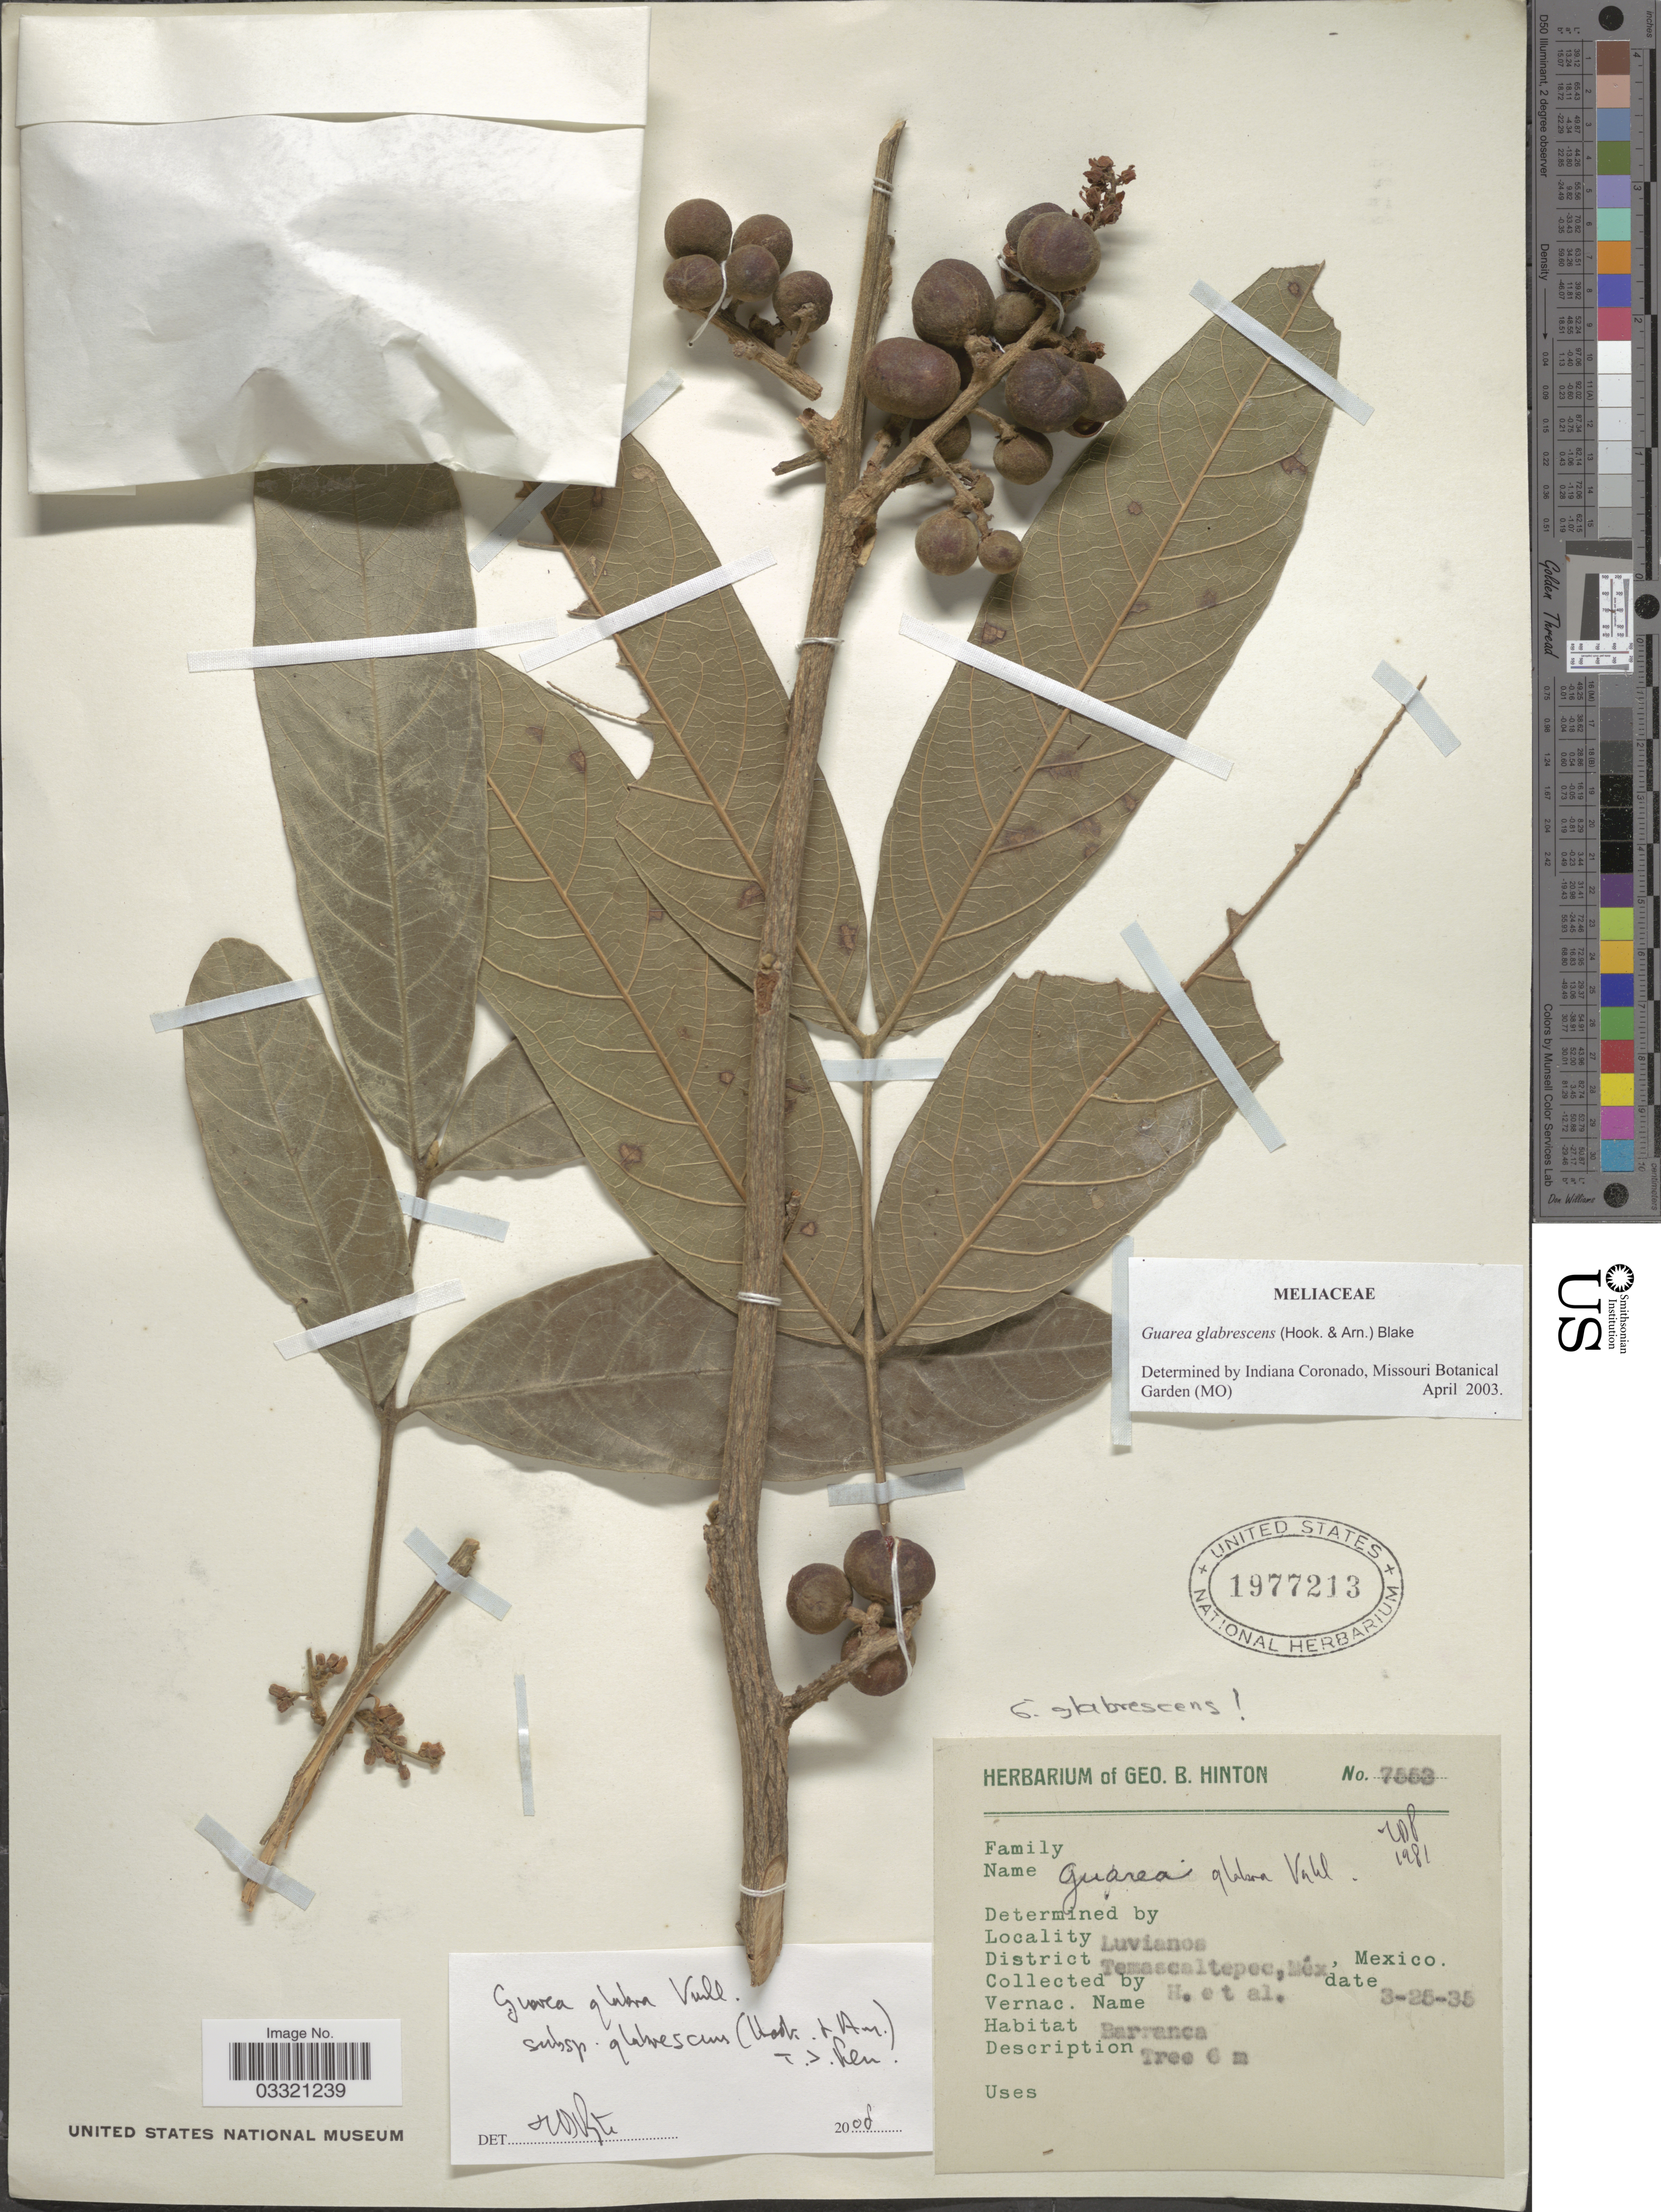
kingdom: Plantae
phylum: Tracheophyta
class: Magnoliopsida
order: Sapindales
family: Meliaceae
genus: Guarea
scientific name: Guarea glabra subsp. glabrescens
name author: (Hook. & Arn.) T.D. Penn.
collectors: G. B. Hinton & et al.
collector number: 7553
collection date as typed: Transcribed d/m/y: 25/3/35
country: Mexico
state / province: México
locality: Luvianos. District Temascaltepec.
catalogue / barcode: US 1977213